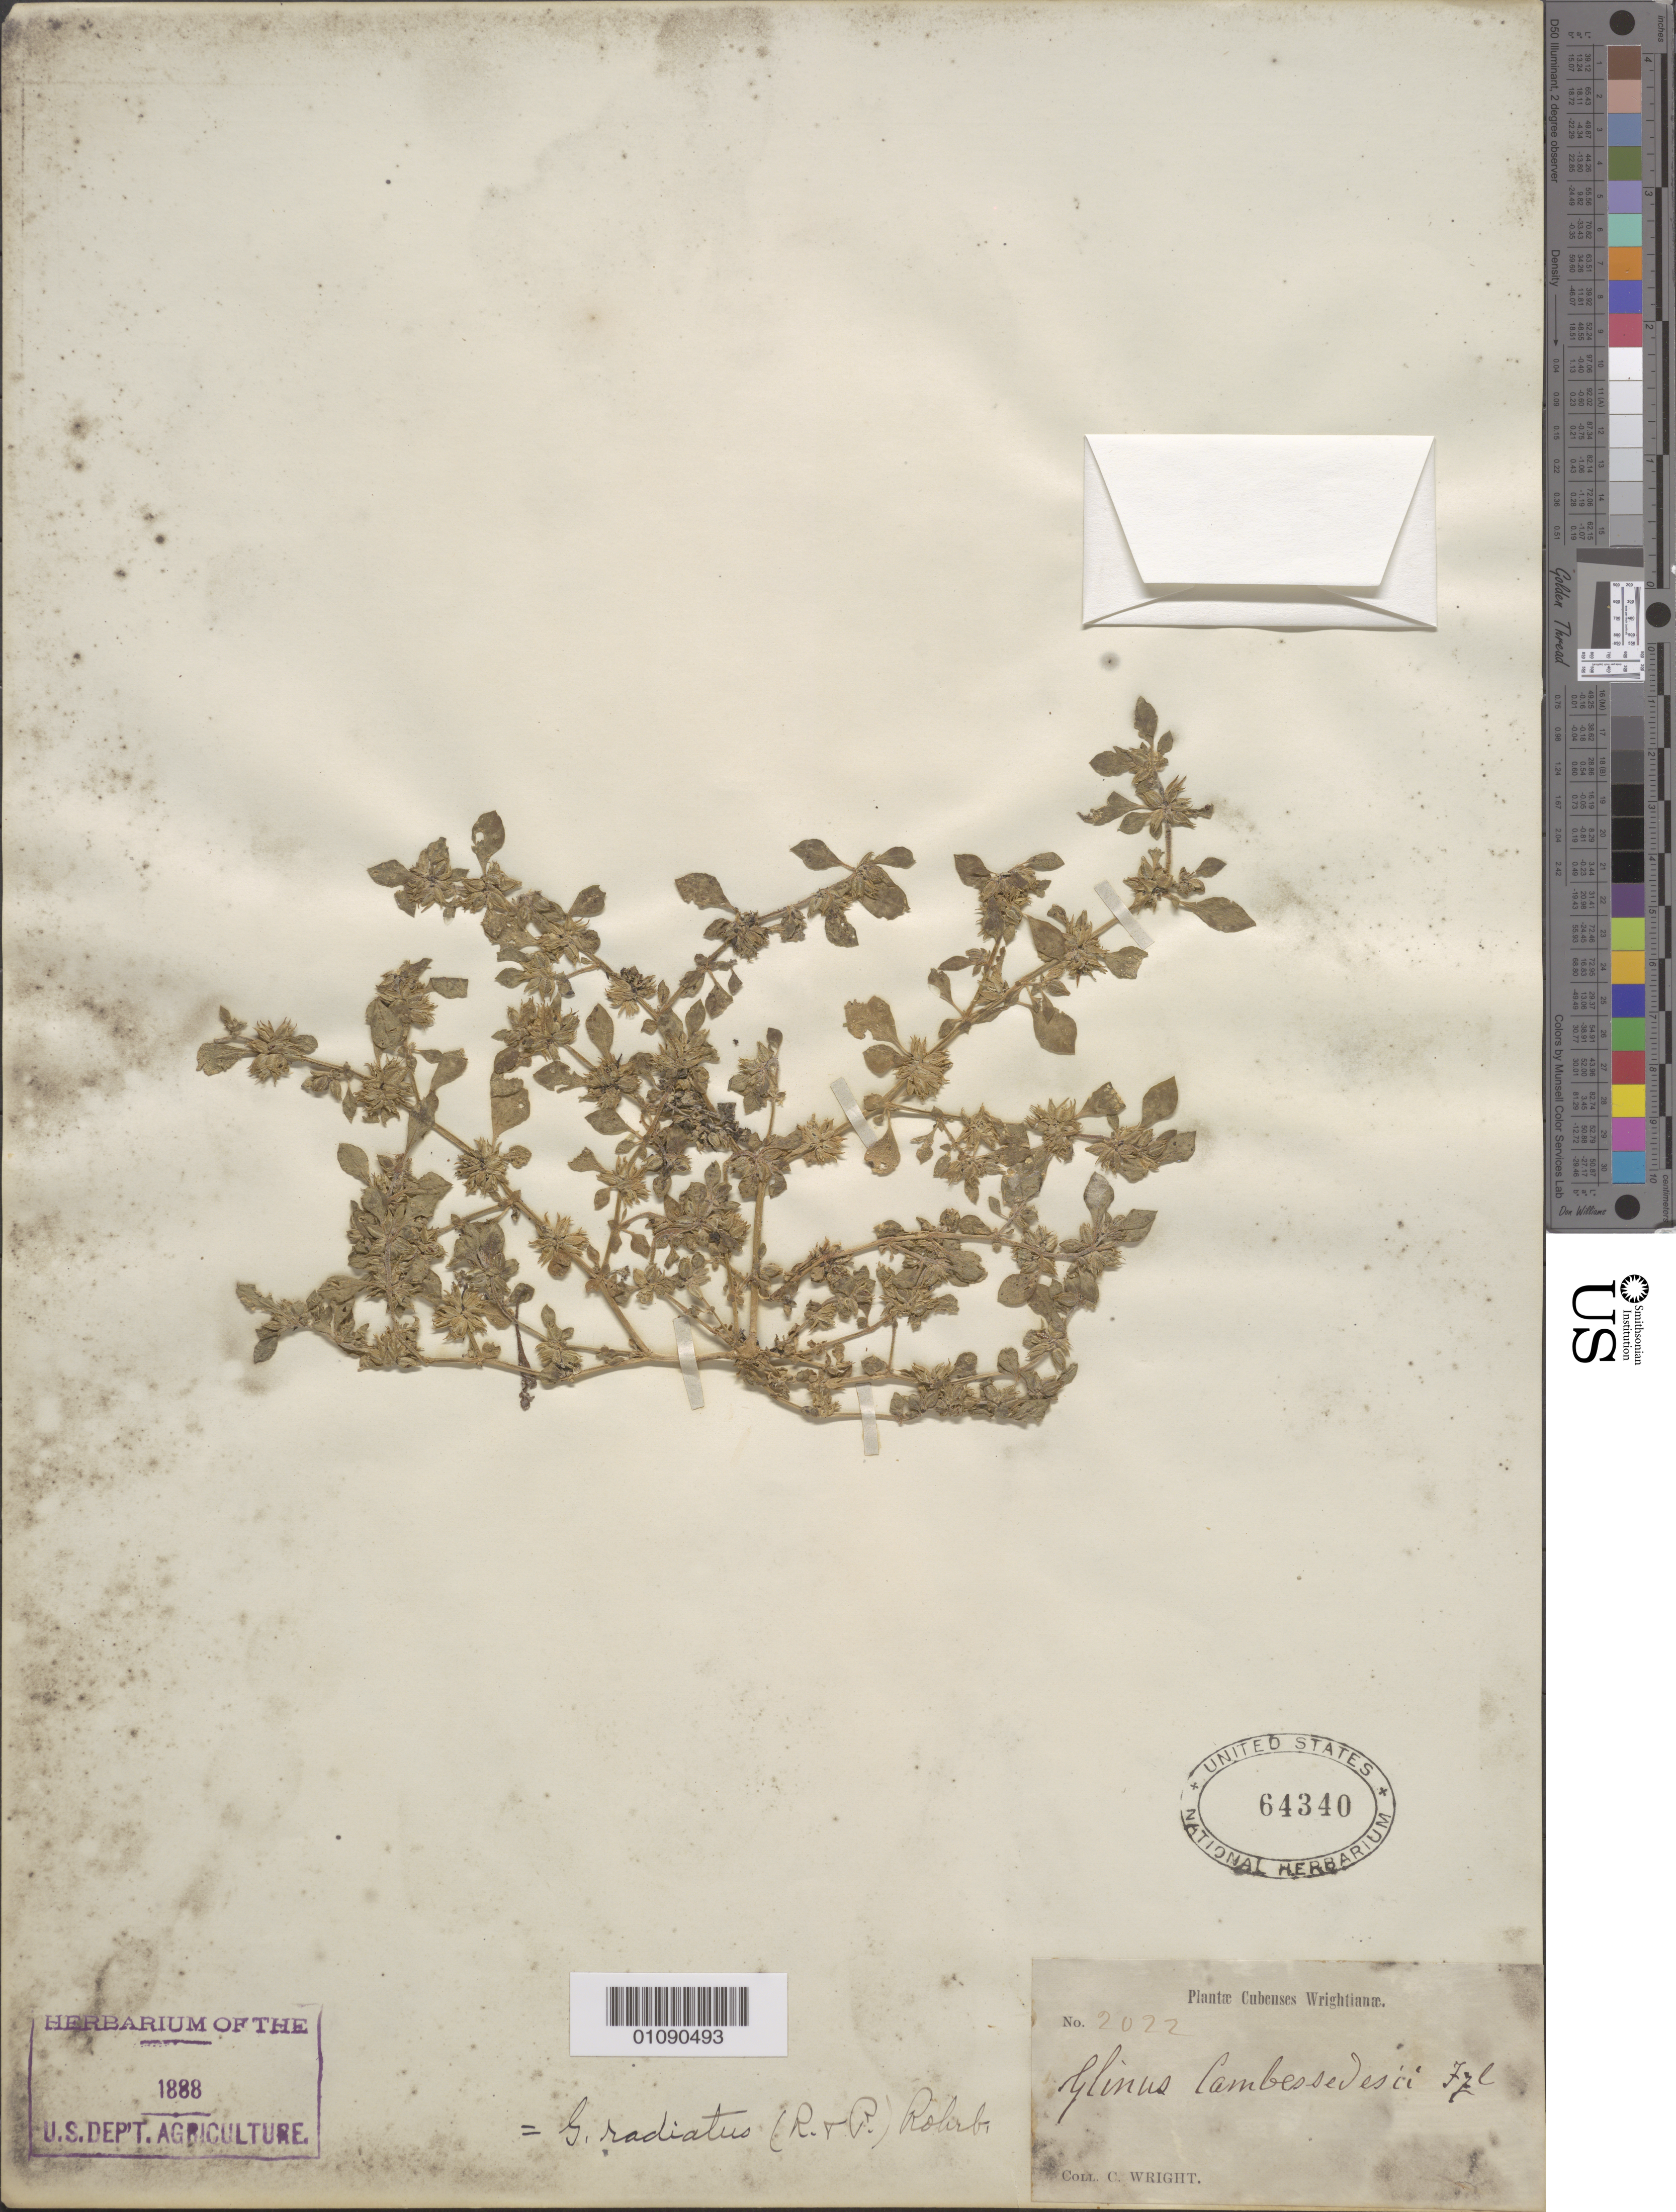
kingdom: Plantae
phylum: Tracheophyta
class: Magnoliopsida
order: Caryophyllales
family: Molluginaceae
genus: Glinus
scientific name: Glinus radiatus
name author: (Ruiz & Pav.) Rohrb.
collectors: C. Wright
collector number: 2022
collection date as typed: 1800 to 1899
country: Cuba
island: Cuba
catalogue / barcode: US 64340